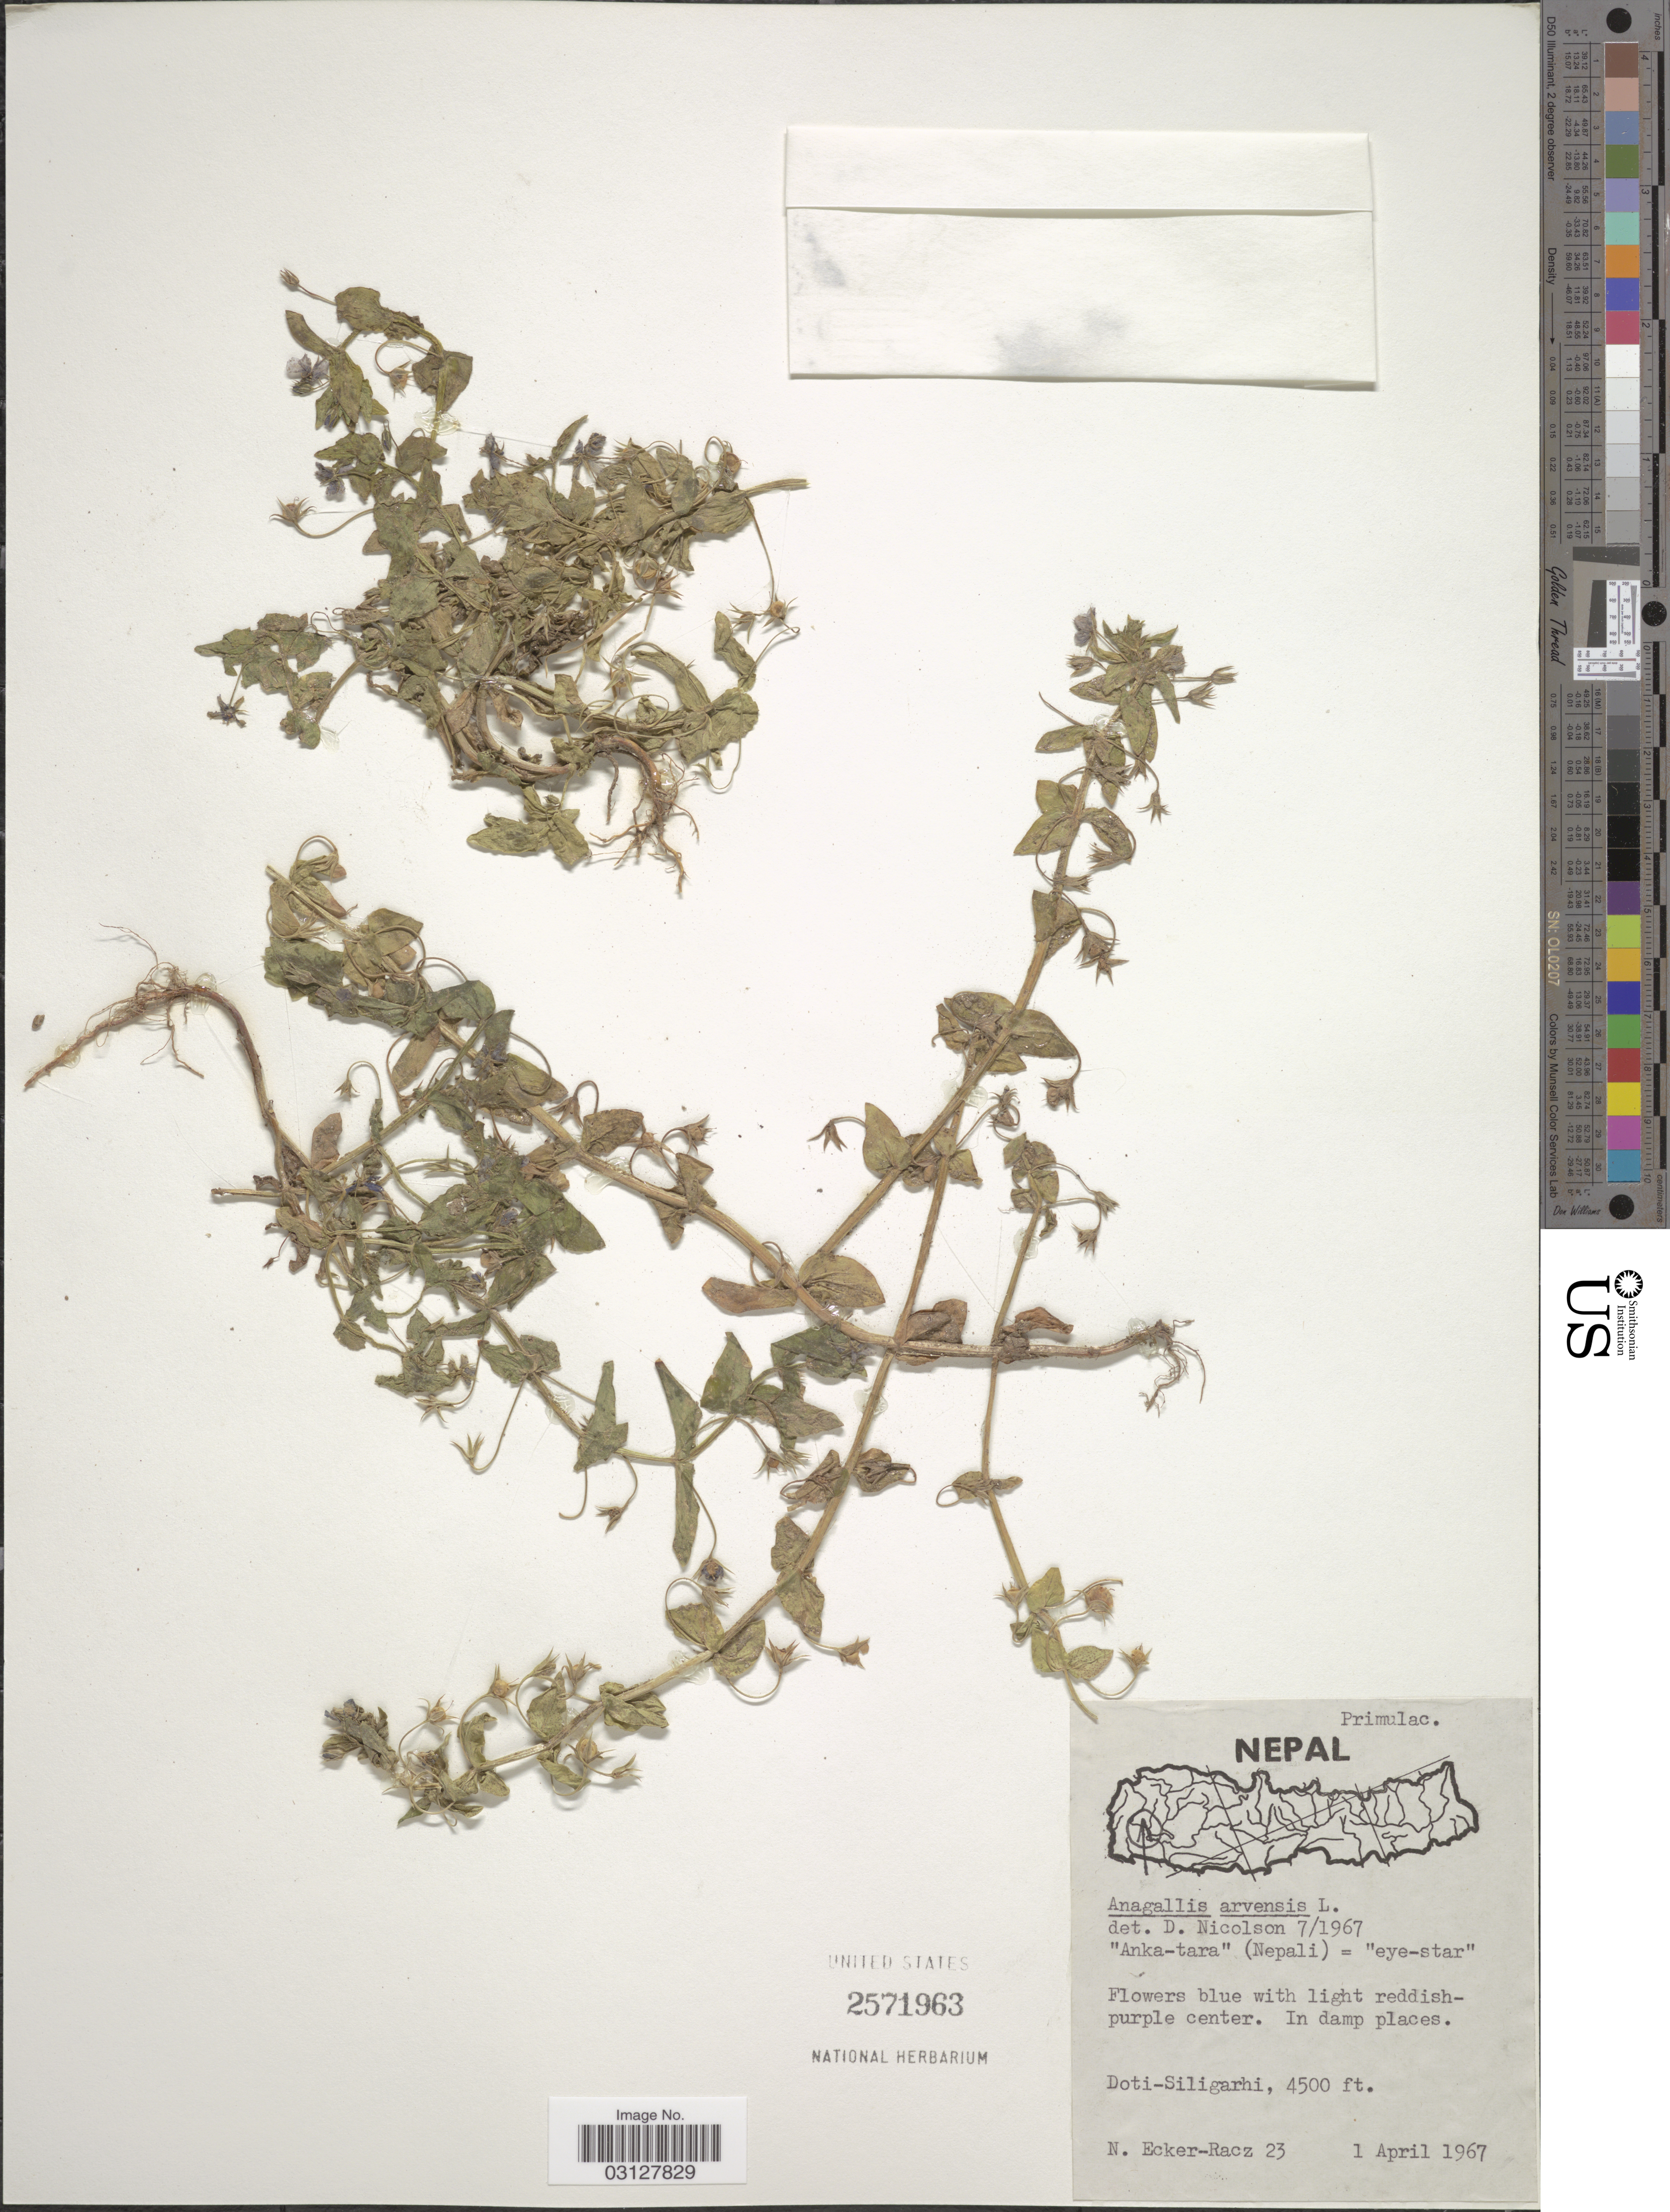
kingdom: Plantae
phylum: Tracheophyta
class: Magnoliopsida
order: Ericales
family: Primulaceae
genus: Anagallis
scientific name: Anagallis arvensis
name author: L.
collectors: N. Ecker-Racz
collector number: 23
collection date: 1967-04-01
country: Nepal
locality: Doti-Siligarhi.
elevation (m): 1372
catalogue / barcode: US 2571963